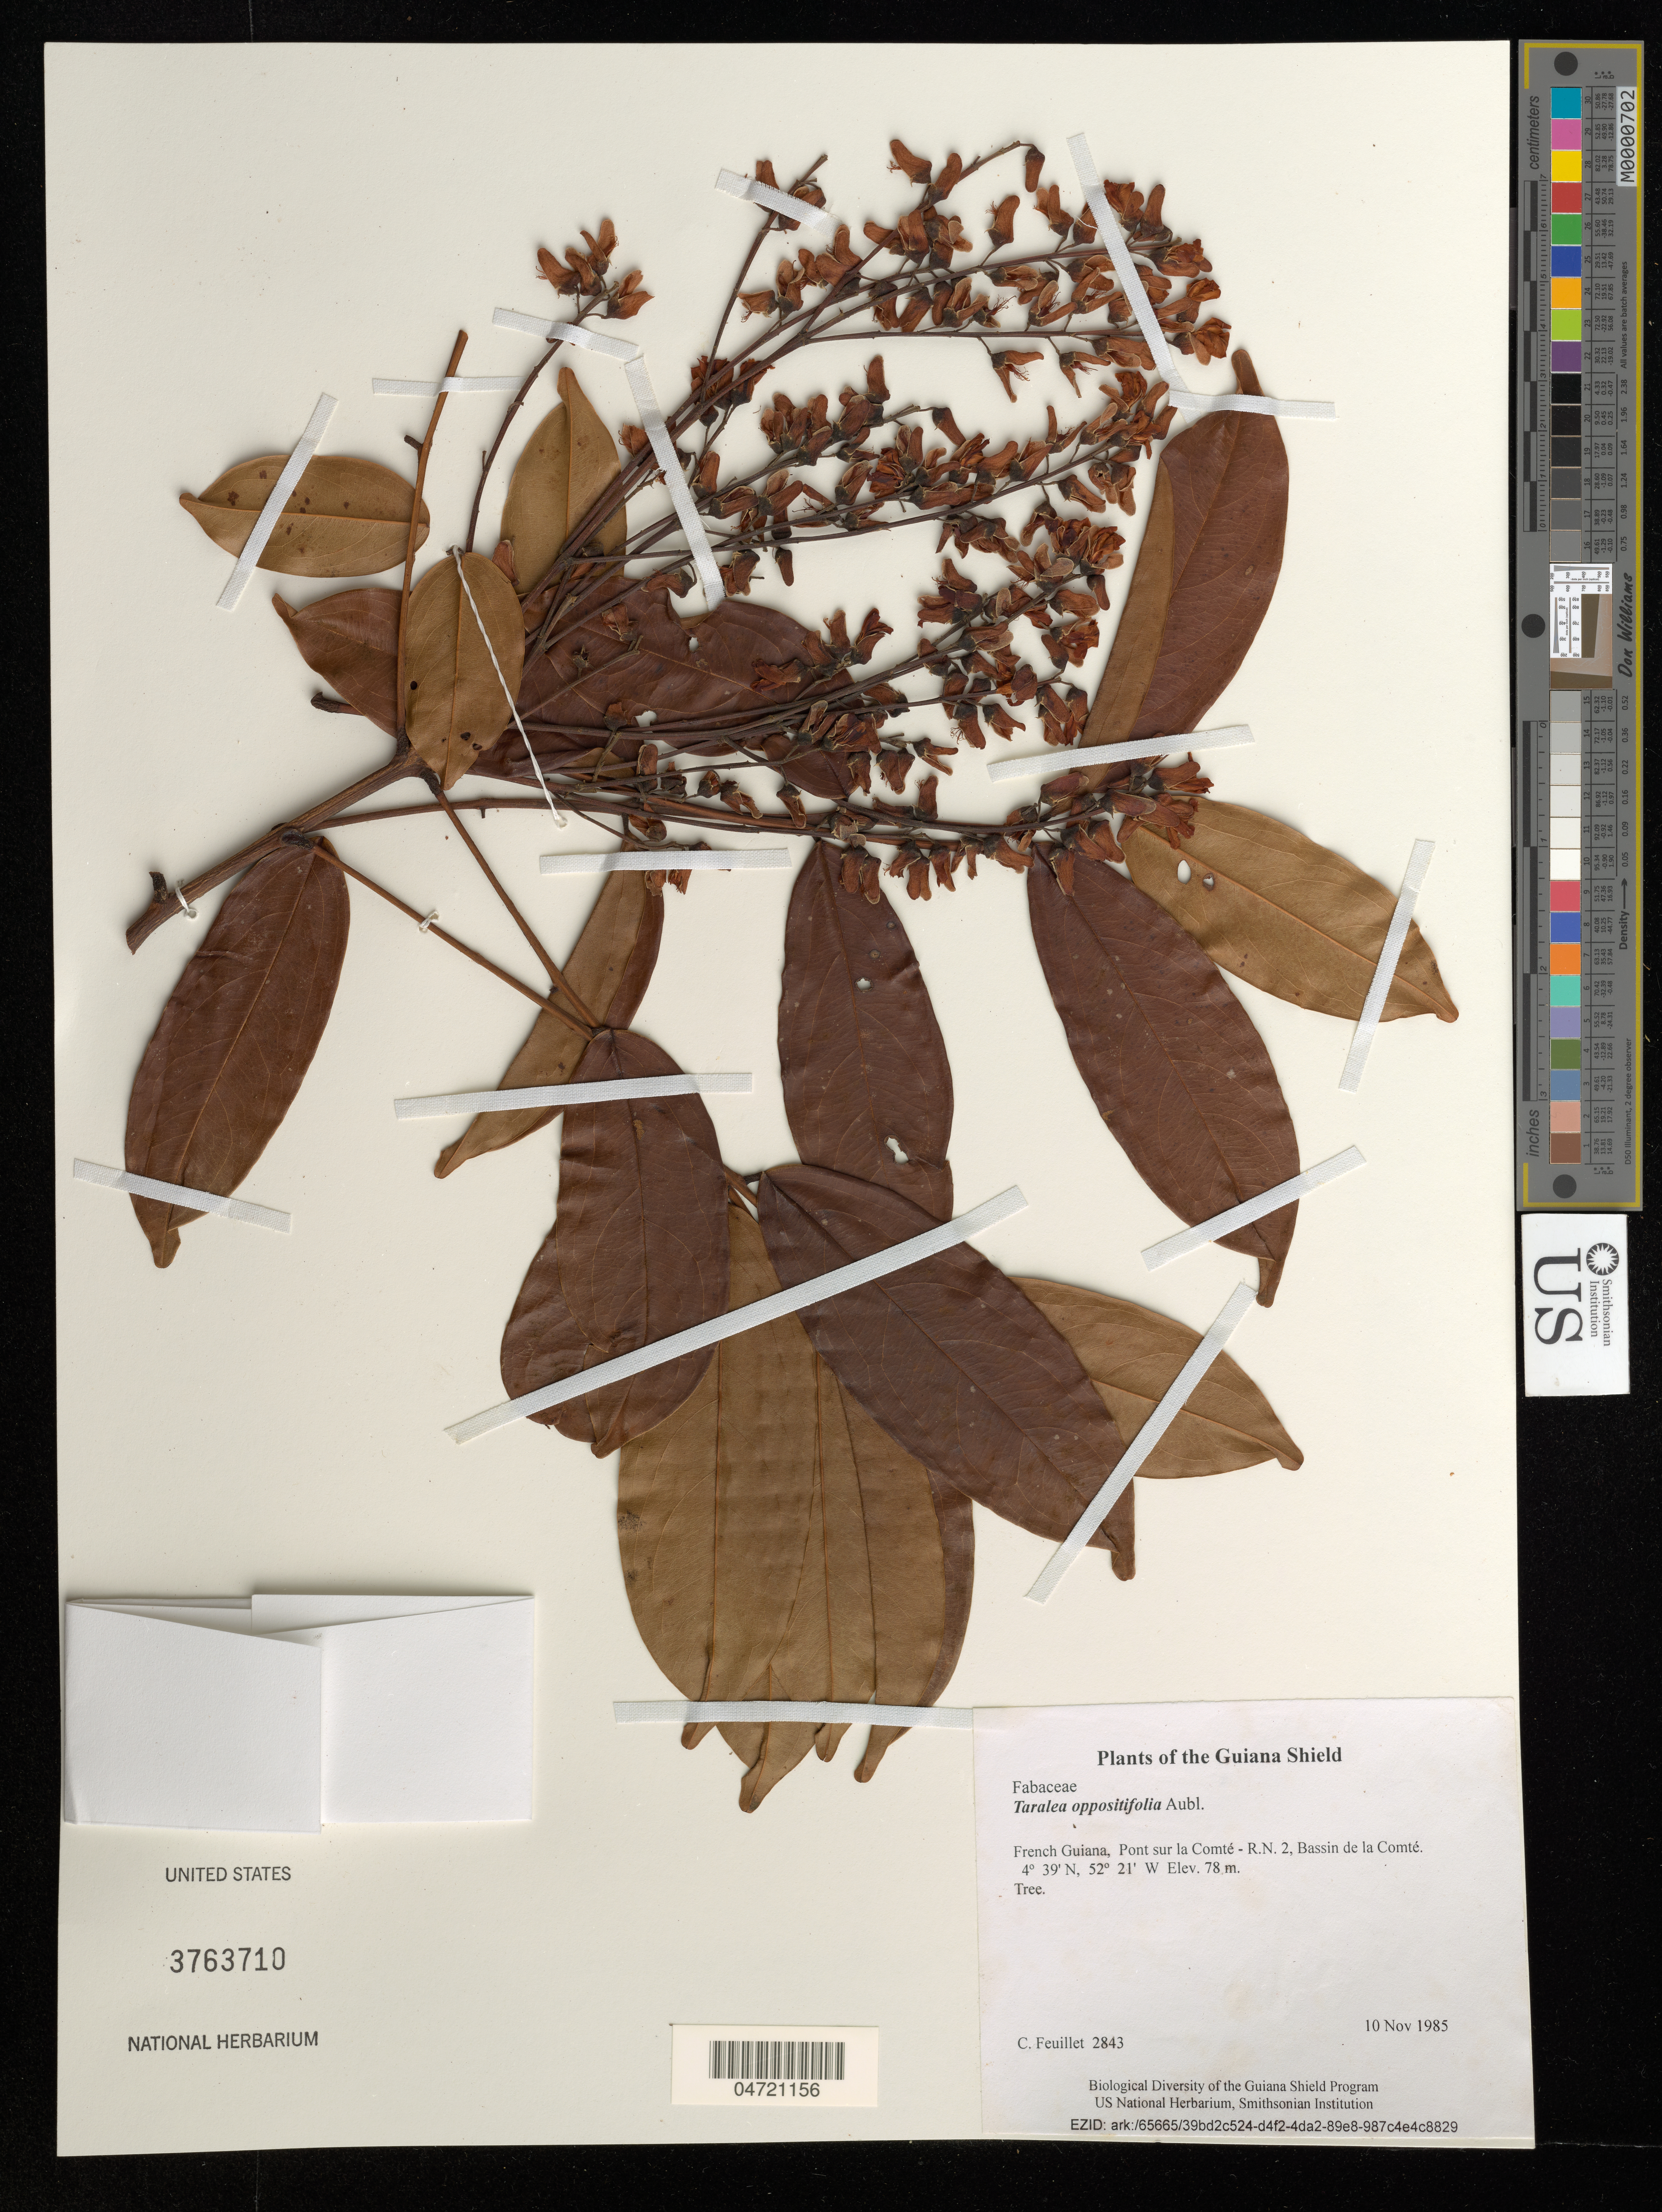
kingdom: Plantae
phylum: Tracheophyta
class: Magnoliopsida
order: Fabales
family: Fabaceae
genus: Taralea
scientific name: Taralea oppositifolia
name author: Aubl.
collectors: C. Feuillet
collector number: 2843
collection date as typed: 10 Nov 1985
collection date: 1985-11-10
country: French Guiana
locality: Pont sur la Comté - R.N. 2, Bassin de la Comté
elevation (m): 78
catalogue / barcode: US 3763710